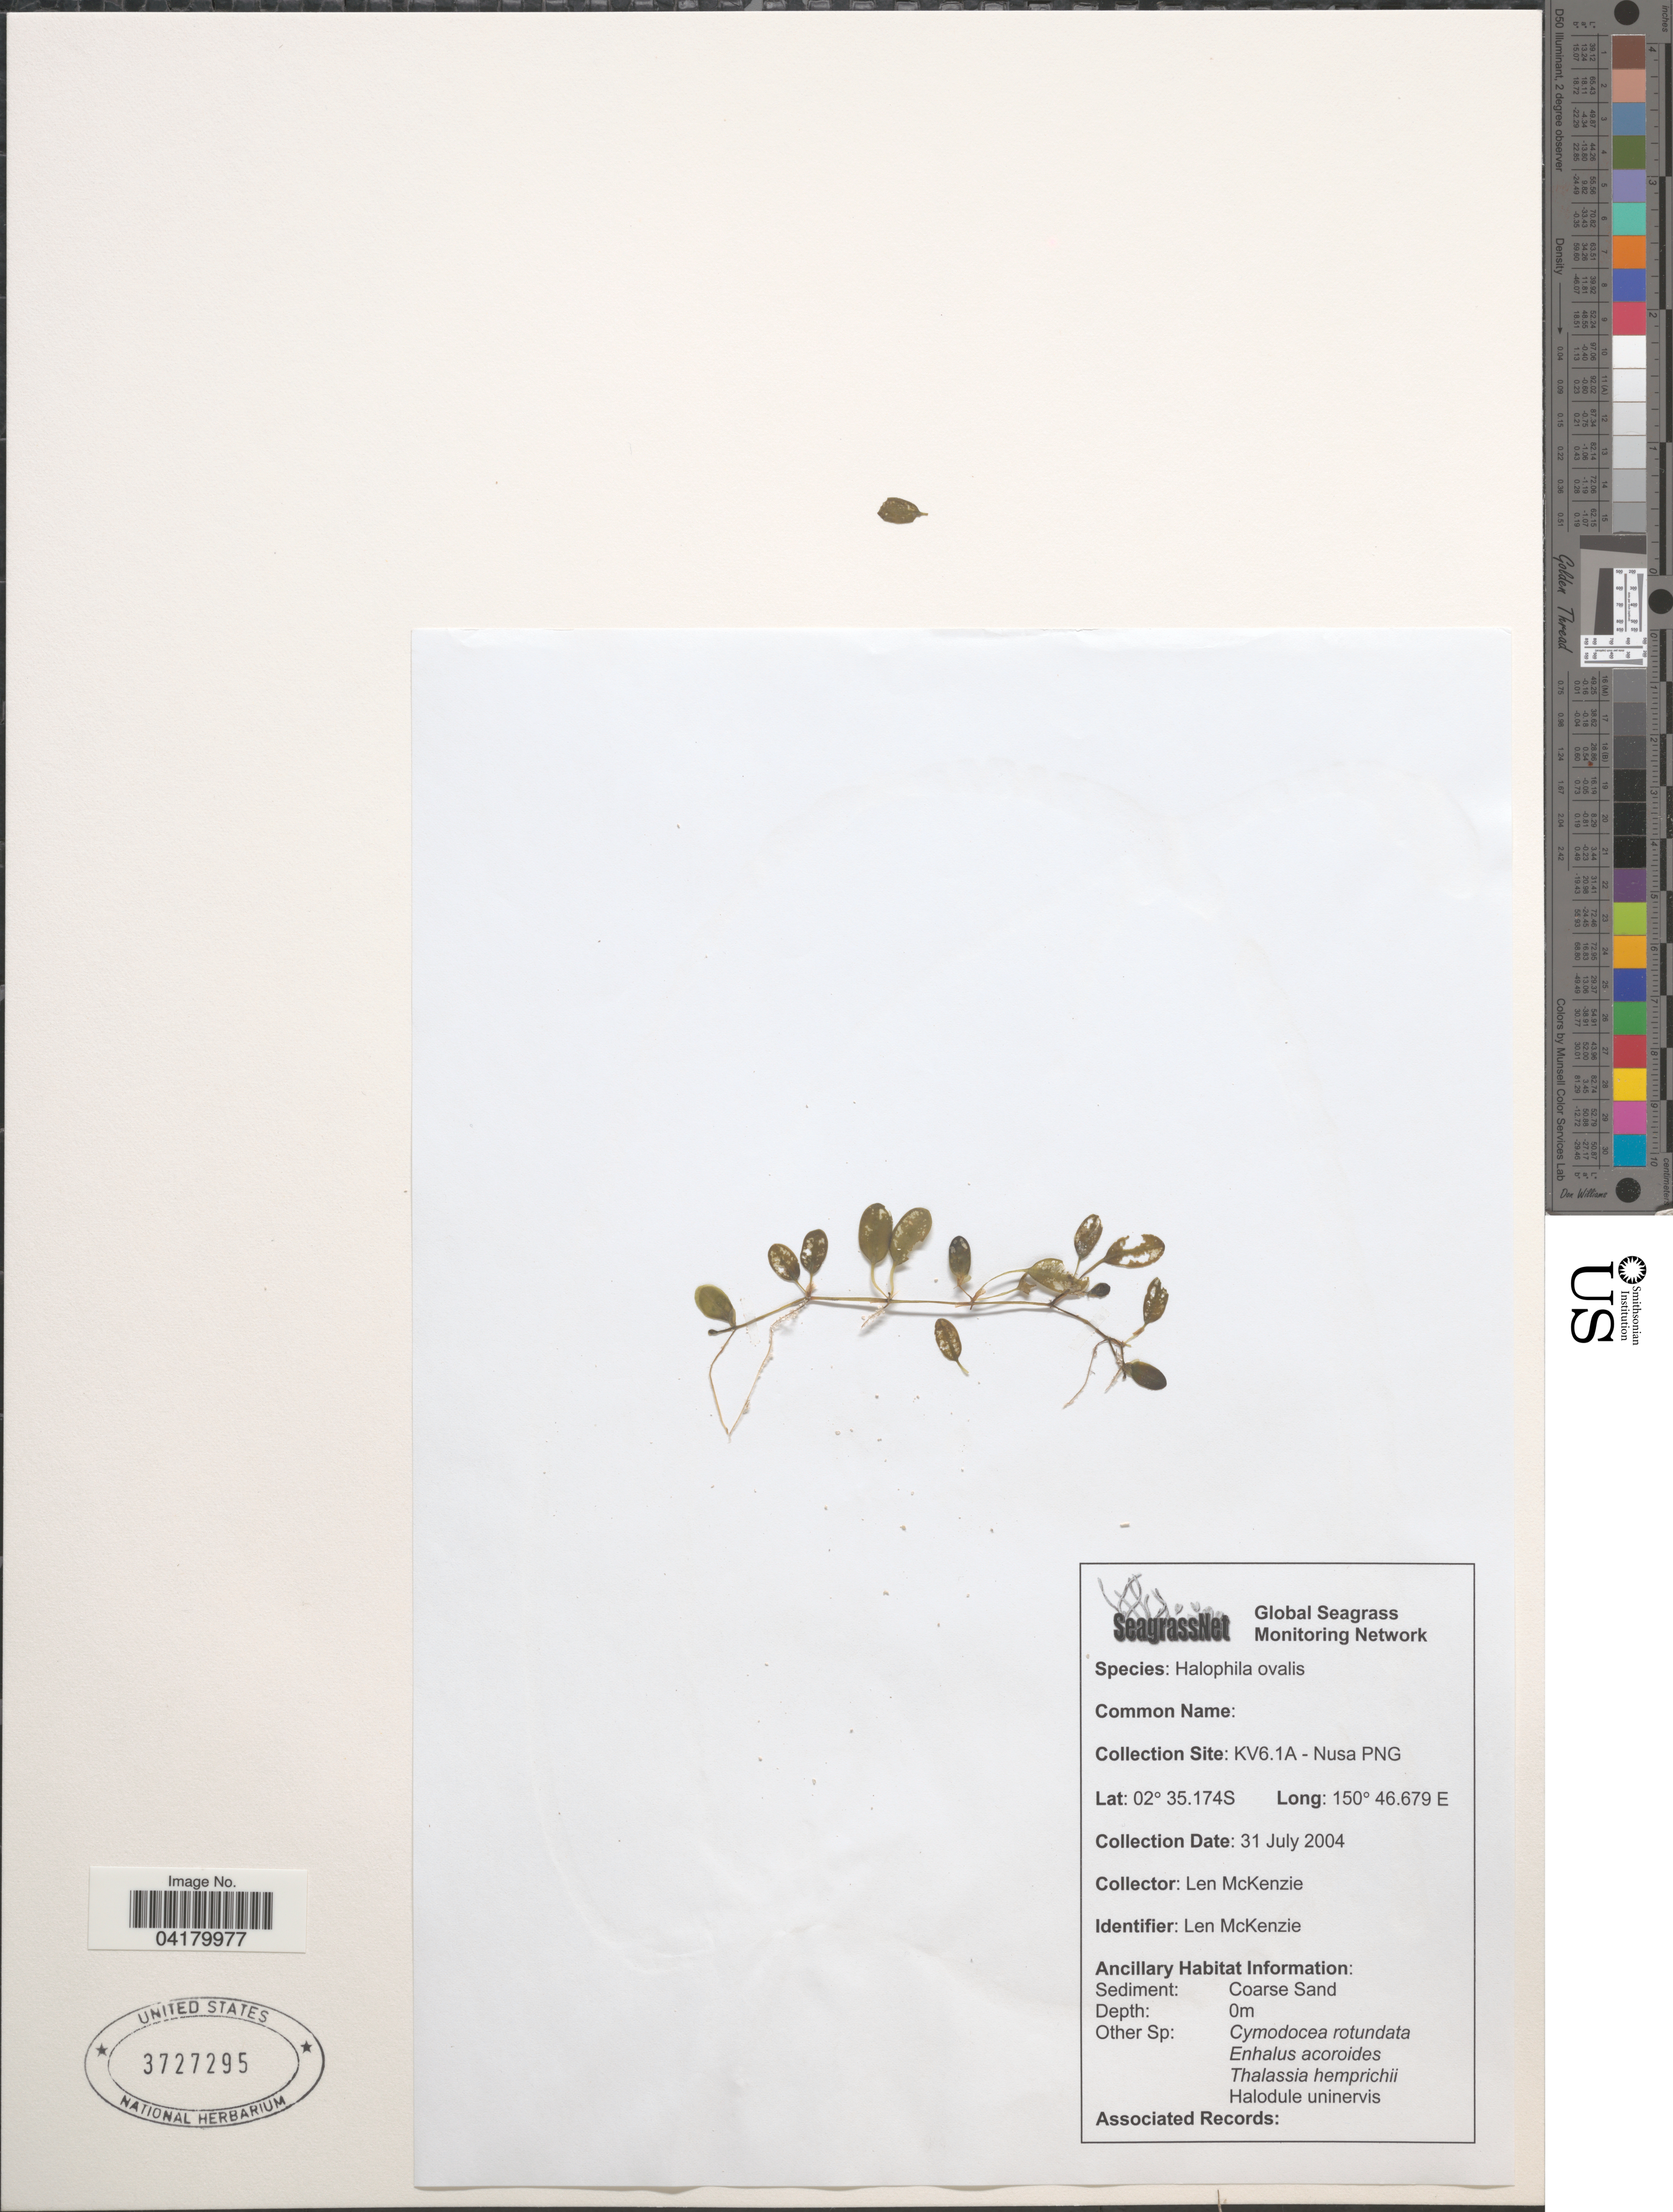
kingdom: Plantae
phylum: Tracheophyta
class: Liliopsida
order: Alismatales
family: Hydrocharitaceae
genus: Halophila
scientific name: Halophila ovalis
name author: (R. Br.) Hook. f.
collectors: L. McKenzie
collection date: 2004-07-31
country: Papua New Guinea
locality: Collection Site: KV6.1A - Nusa PNG.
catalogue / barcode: US 3727295